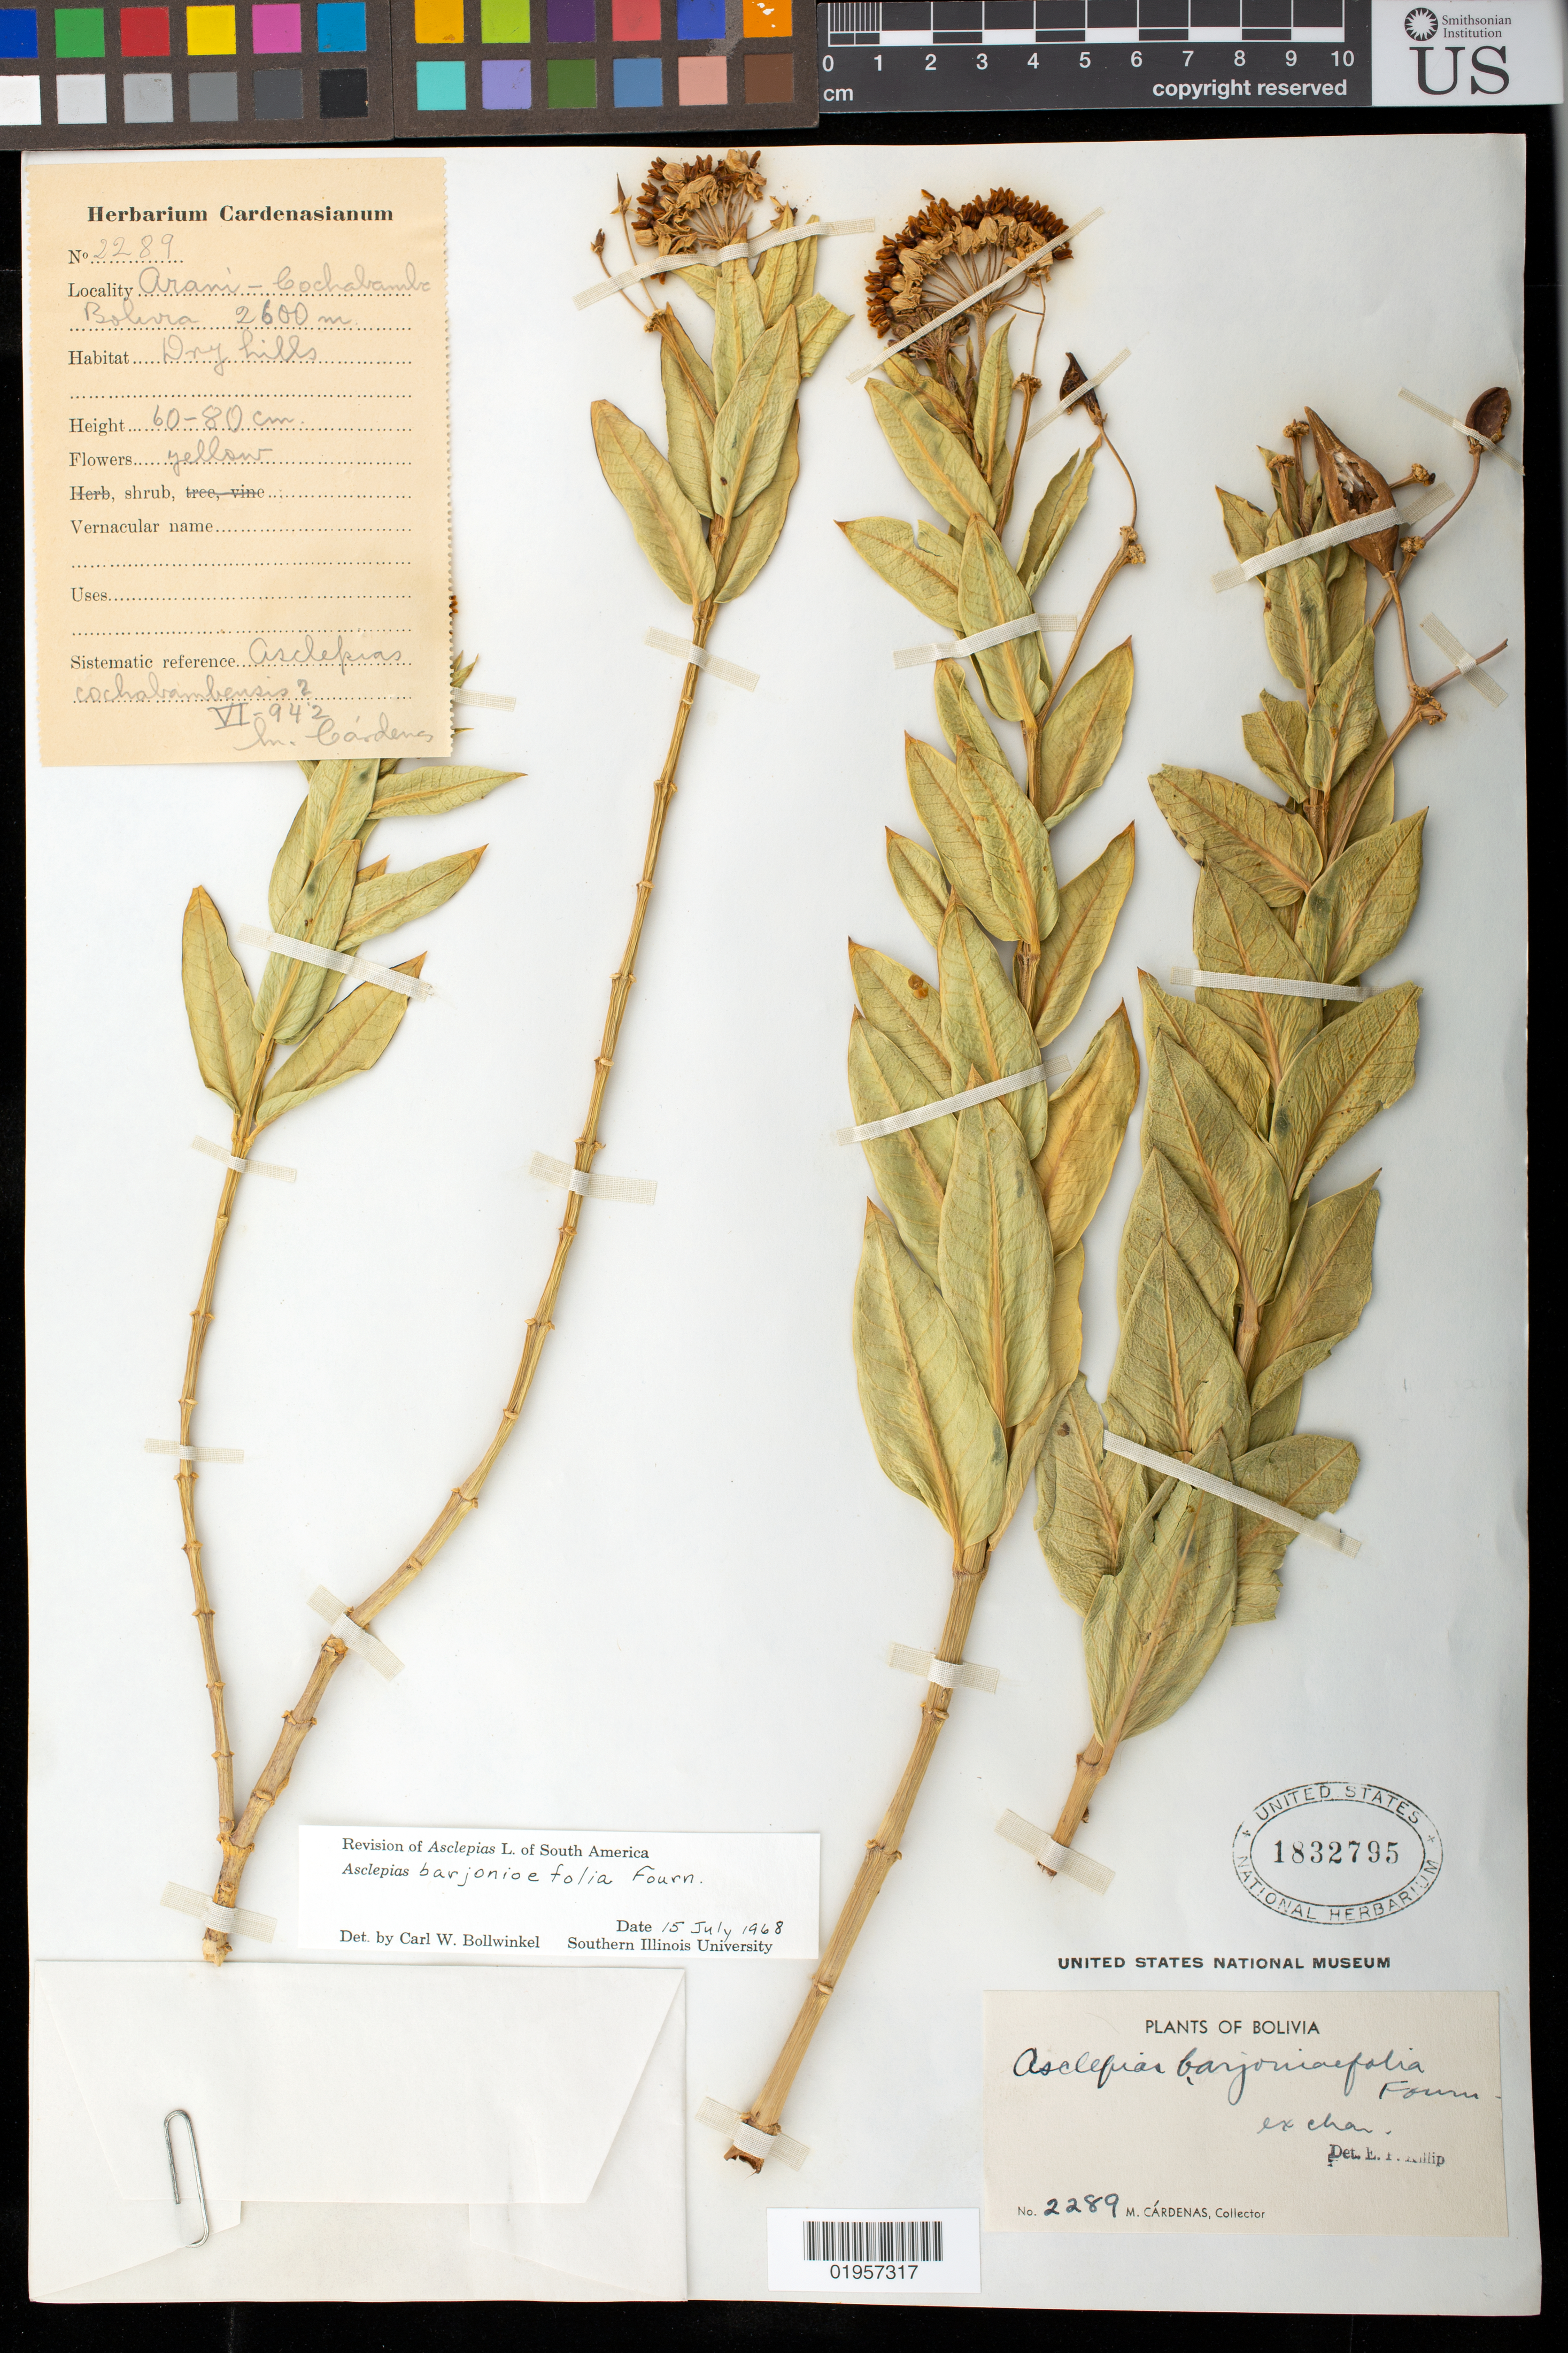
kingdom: Plantae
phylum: Tracheophyta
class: Magnoliopsida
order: Gentianales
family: Apocynaceae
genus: Asclepias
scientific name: Asclepias barjoniifolia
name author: E. Fourn.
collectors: M. Cárdenas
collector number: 2289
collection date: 1942-06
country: Bolivia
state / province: Cochabamba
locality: Arani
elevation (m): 2600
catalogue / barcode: US 1832795